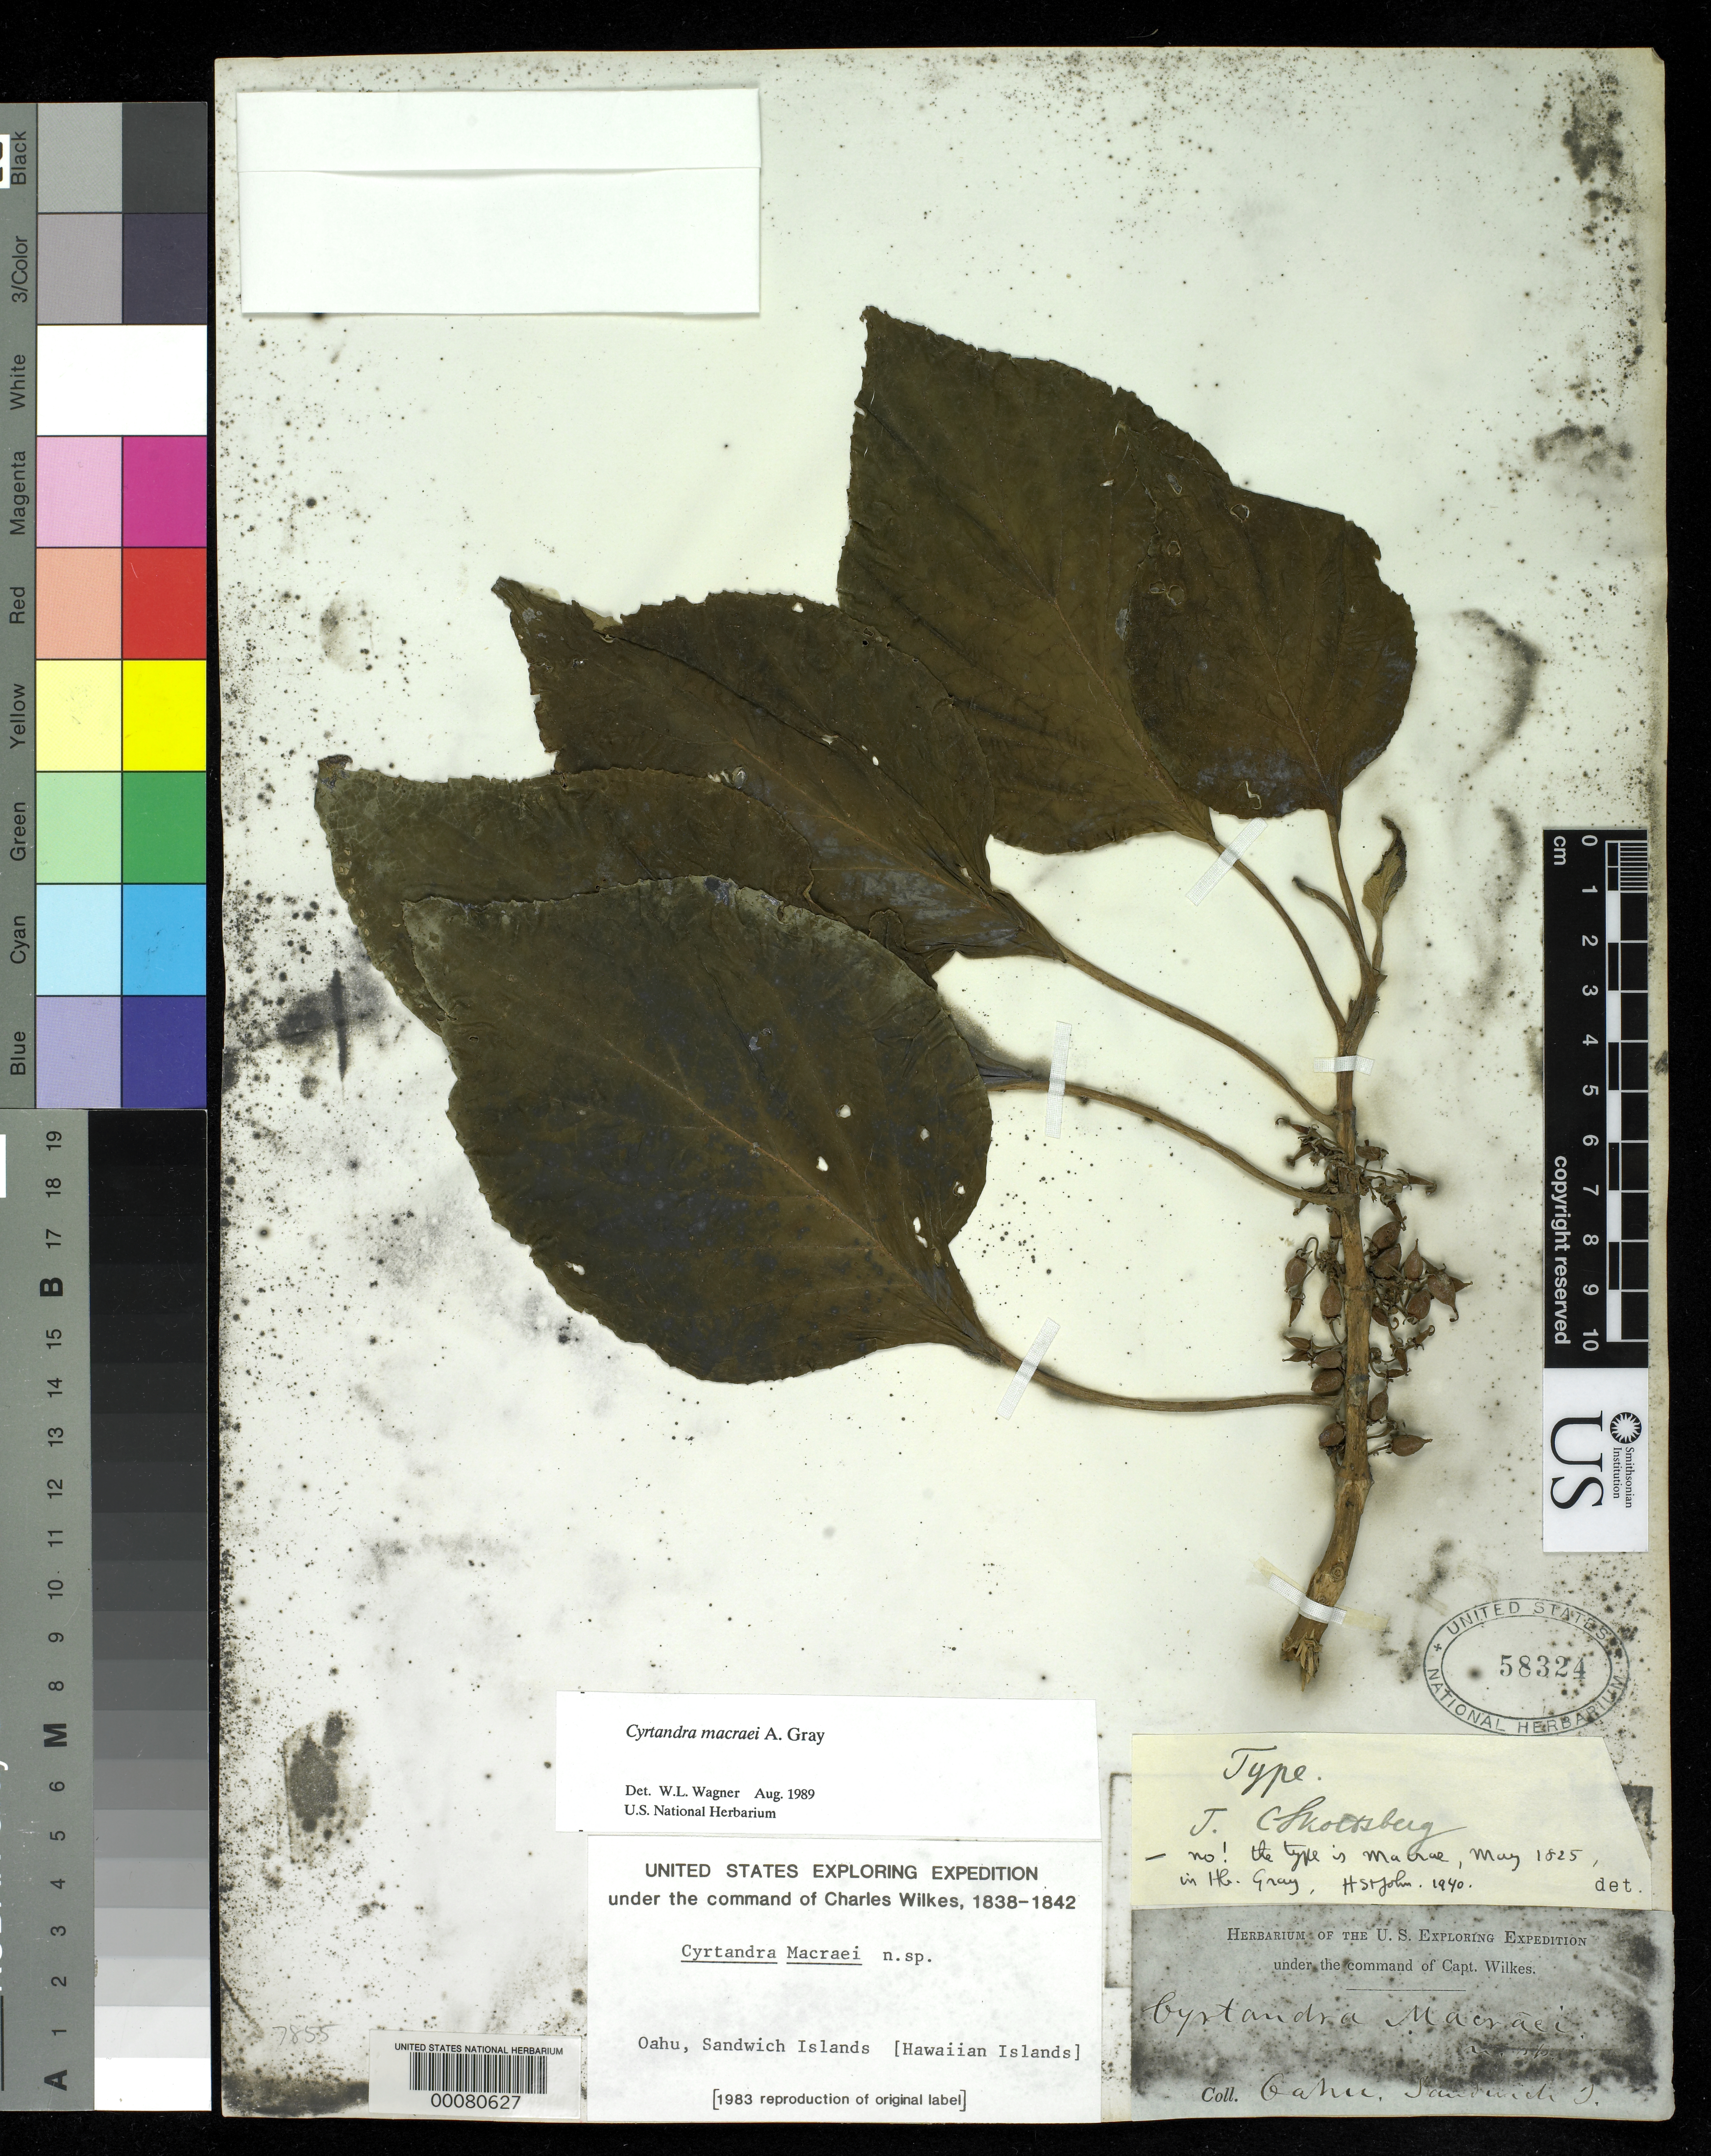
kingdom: Plantae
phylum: Tracheophyta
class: Magnoliopsida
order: Lamiales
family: Gesneriaceae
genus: Cyrtandra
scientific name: Cyrtandra macraei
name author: A. Gray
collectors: Wilkes Explor. Exped.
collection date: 1838/1842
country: United States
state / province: Hawaii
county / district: Honolulu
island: Oahu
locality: Oahu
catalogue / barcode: US 58324